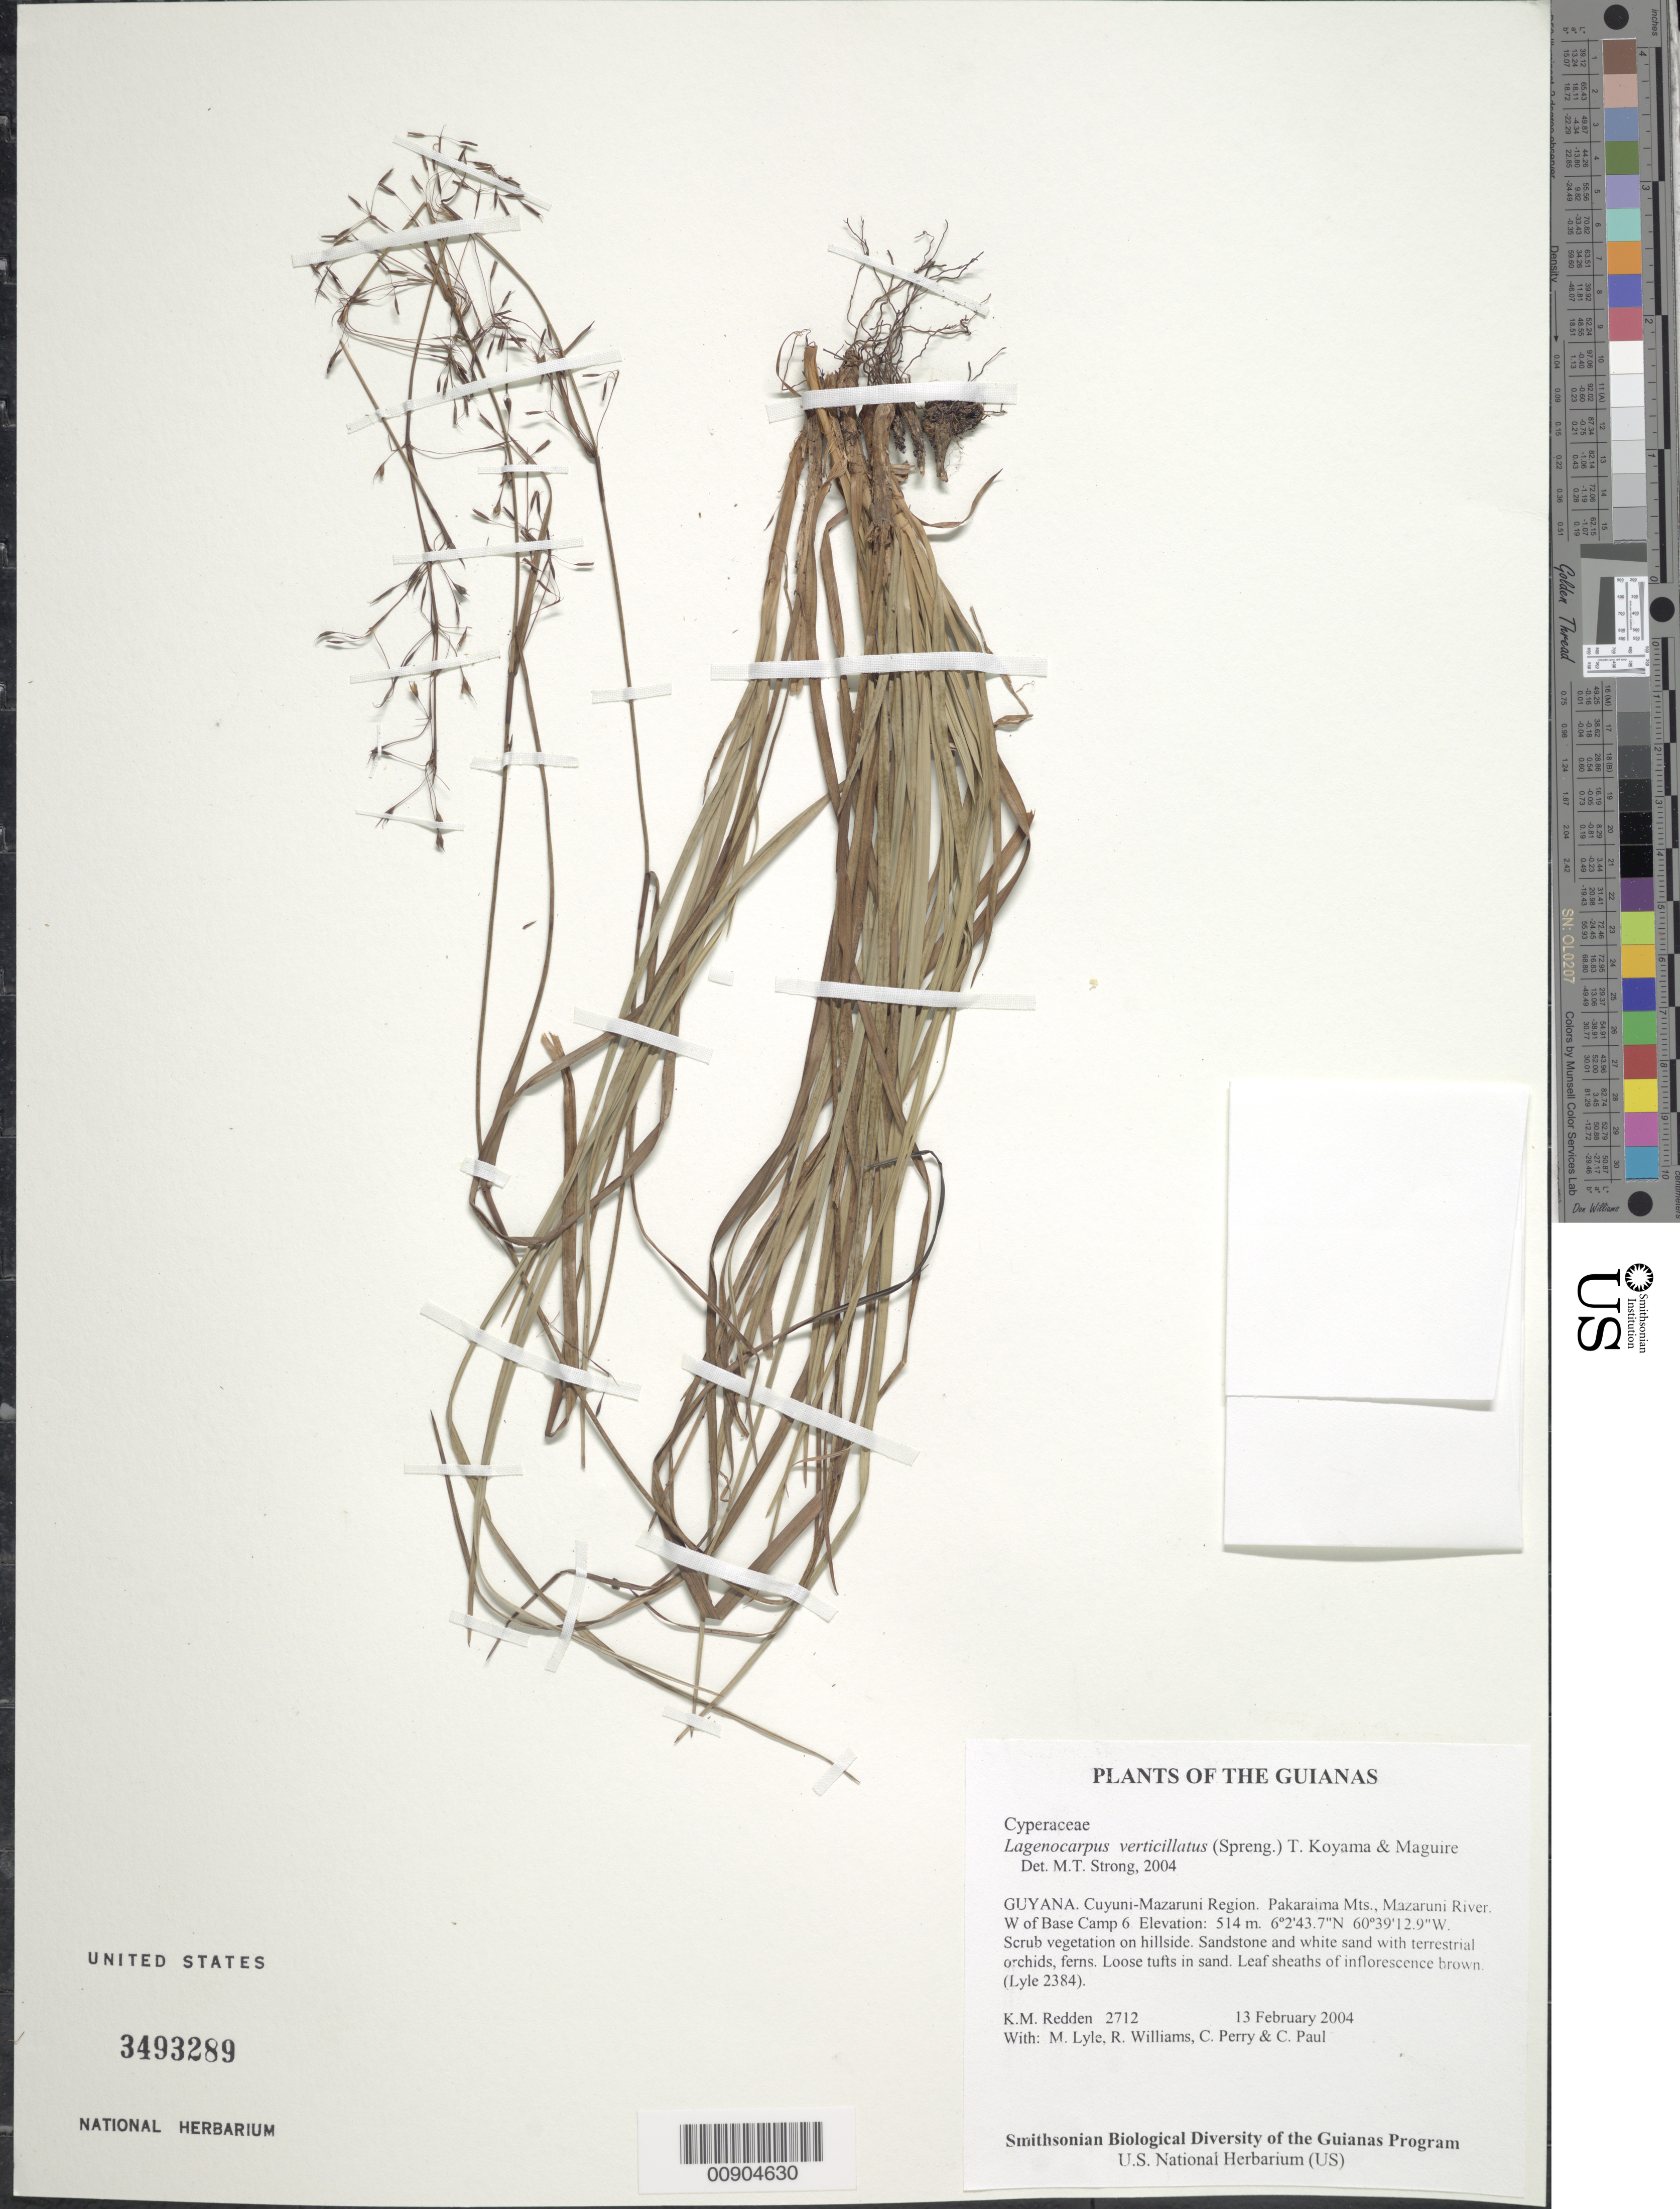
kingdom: Plantae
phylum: Tracheophyta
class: Liliopsida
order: Poales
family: Cyperaceae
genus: Cryptangium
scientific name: Cryptangium verticillatum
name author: (Spreng.) Vitta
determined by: Strong, Mark T., (BOT), Smithsonian Institution - National Museum of Natural History (UNITED STATES)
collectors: K. M. Redden, M. Lyle, R. Williams, C. Perry & C. Paul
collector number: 2712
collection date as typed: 13 February 2004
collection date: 2004-02-13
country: Guyana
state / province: Cuyuni-Mazaruni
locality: Pakaraima Mts., Mazaruni River. W of Base Camp 6.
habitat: Scrub vegetation on hillside. Sandstone and white sand with terrestrial orchids, ferns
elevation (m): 514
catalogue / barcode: US 3493289